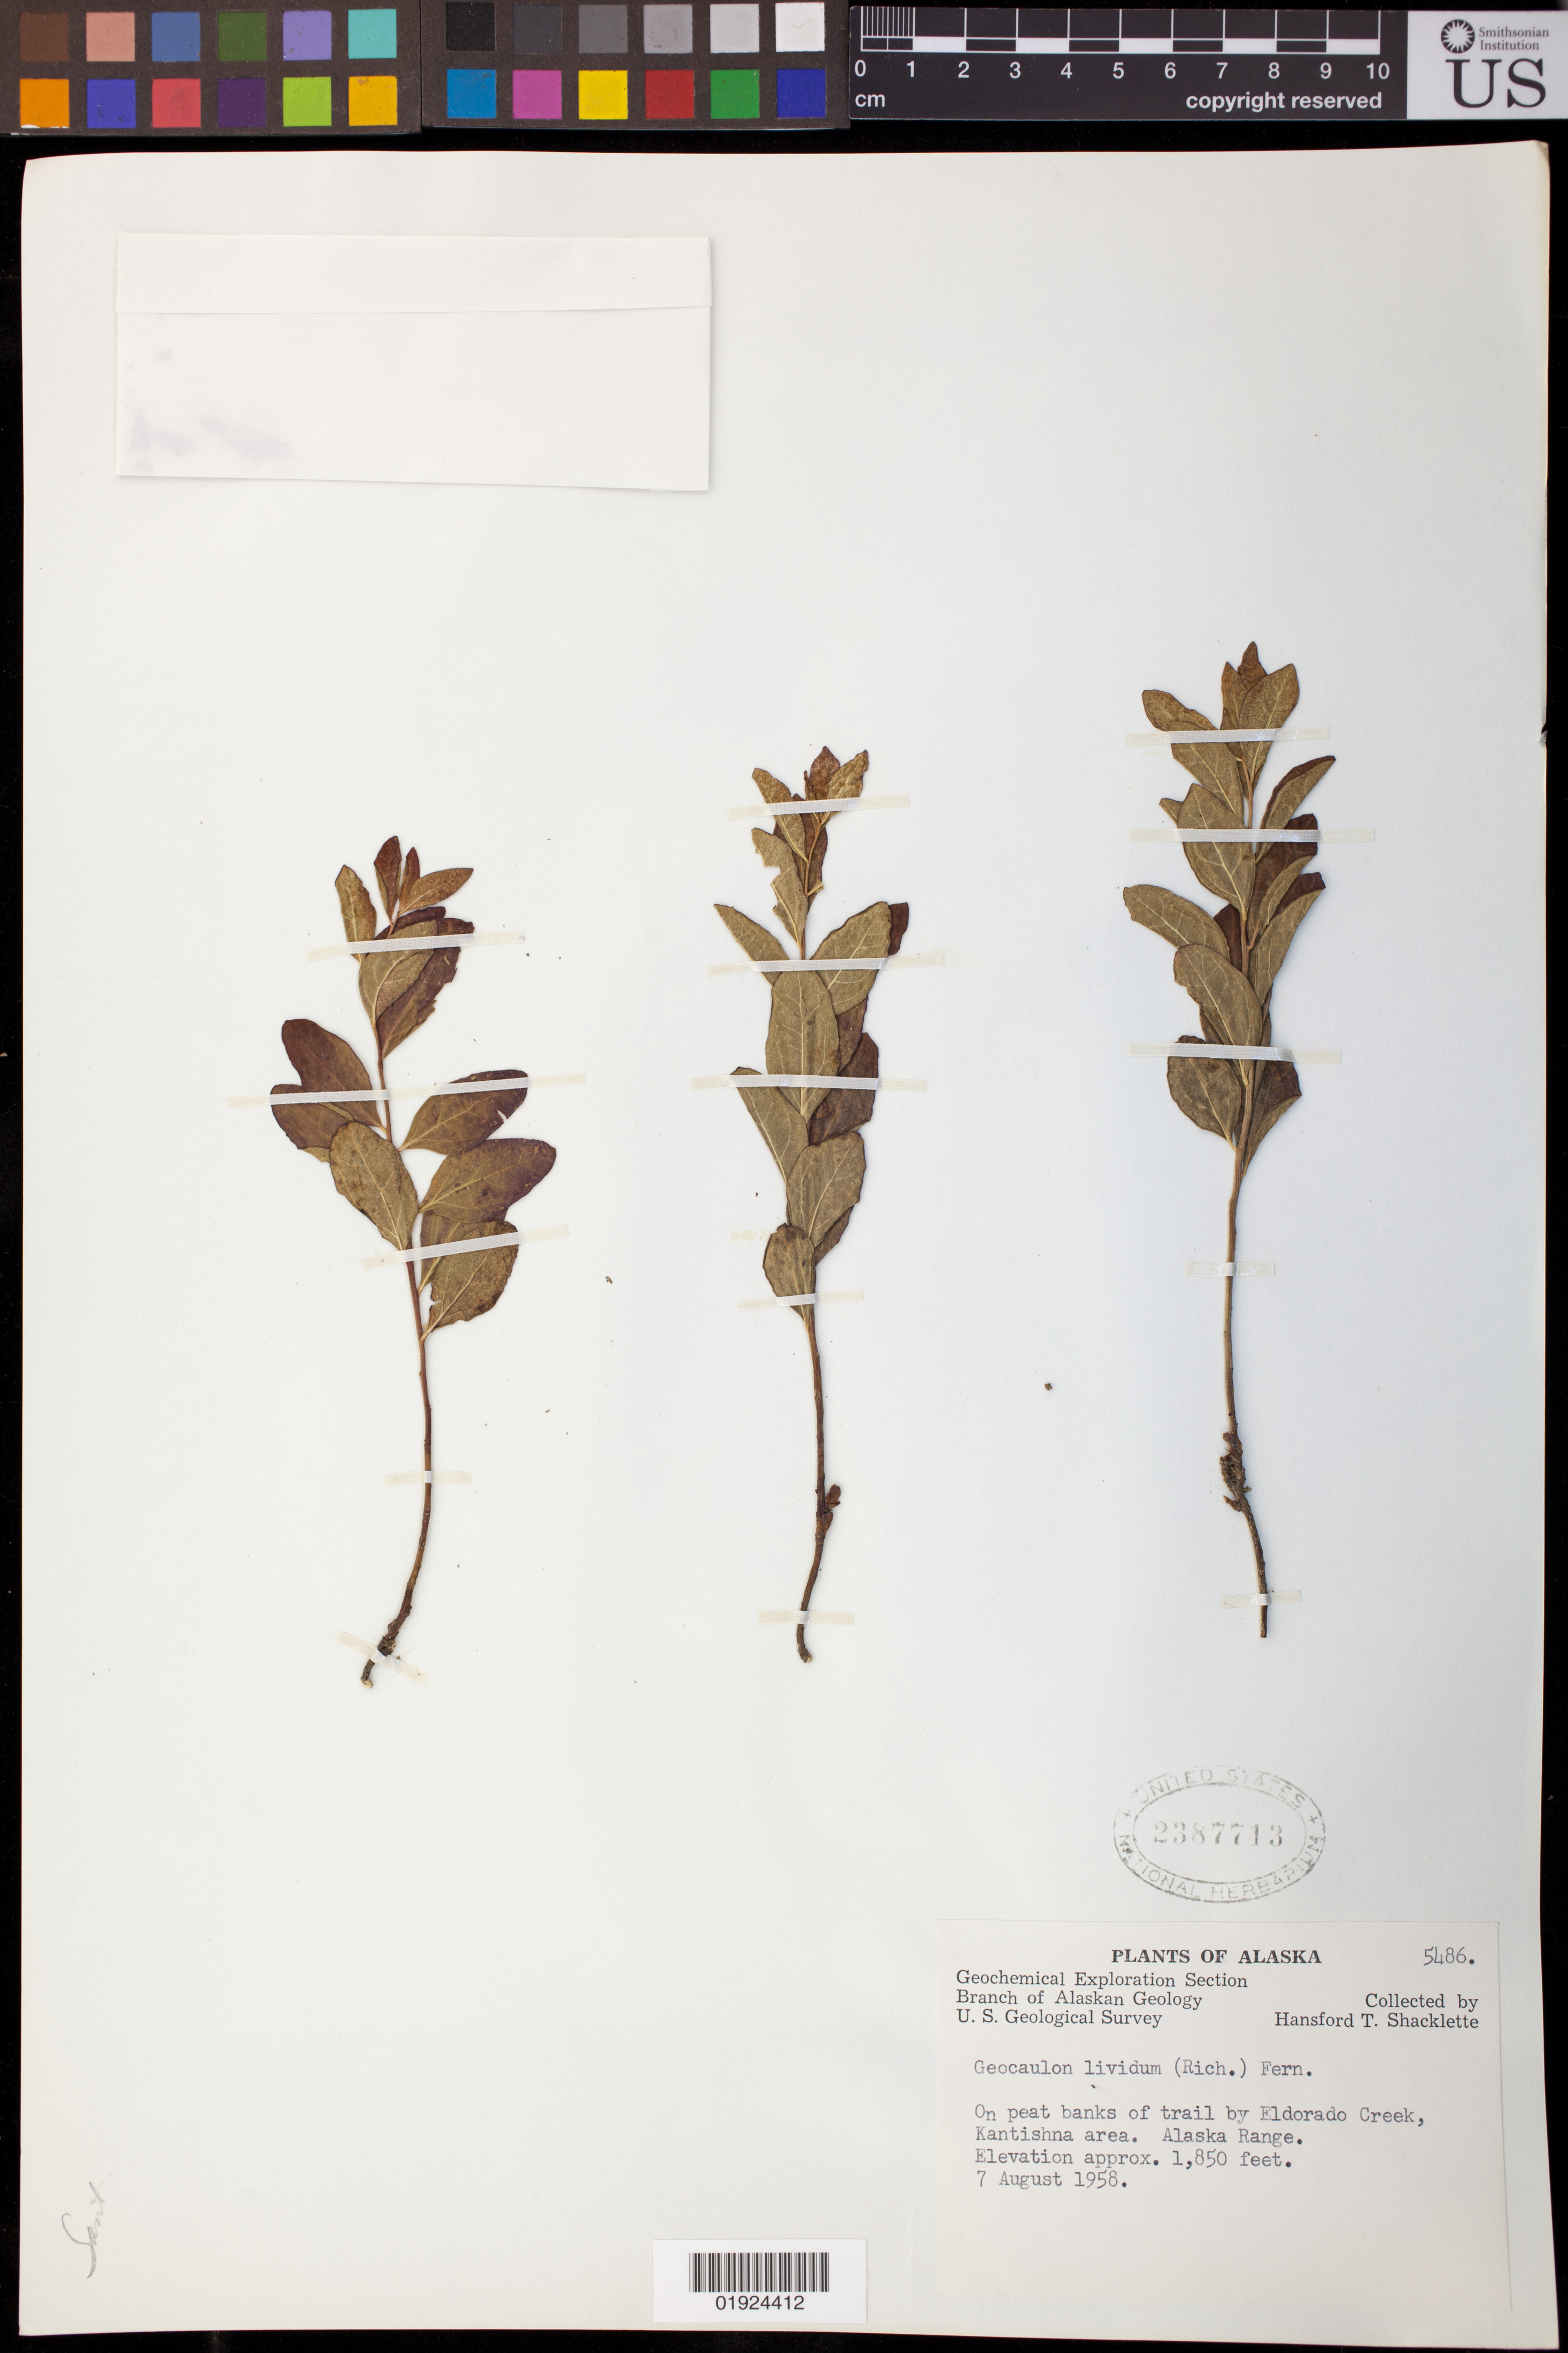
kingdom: Plantae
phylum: Tracheophyta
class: Magnoliopsida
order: Santalales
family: Comandraceae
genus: Geocaulon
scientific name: Geocaulon lividum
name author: (Richardson) Fernald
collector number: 5486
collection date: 1958-08-07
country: United States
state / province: Alaska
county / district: Denali Borough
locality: trail by Eldorado Creek, Kantishna area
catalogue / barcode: US 2387713